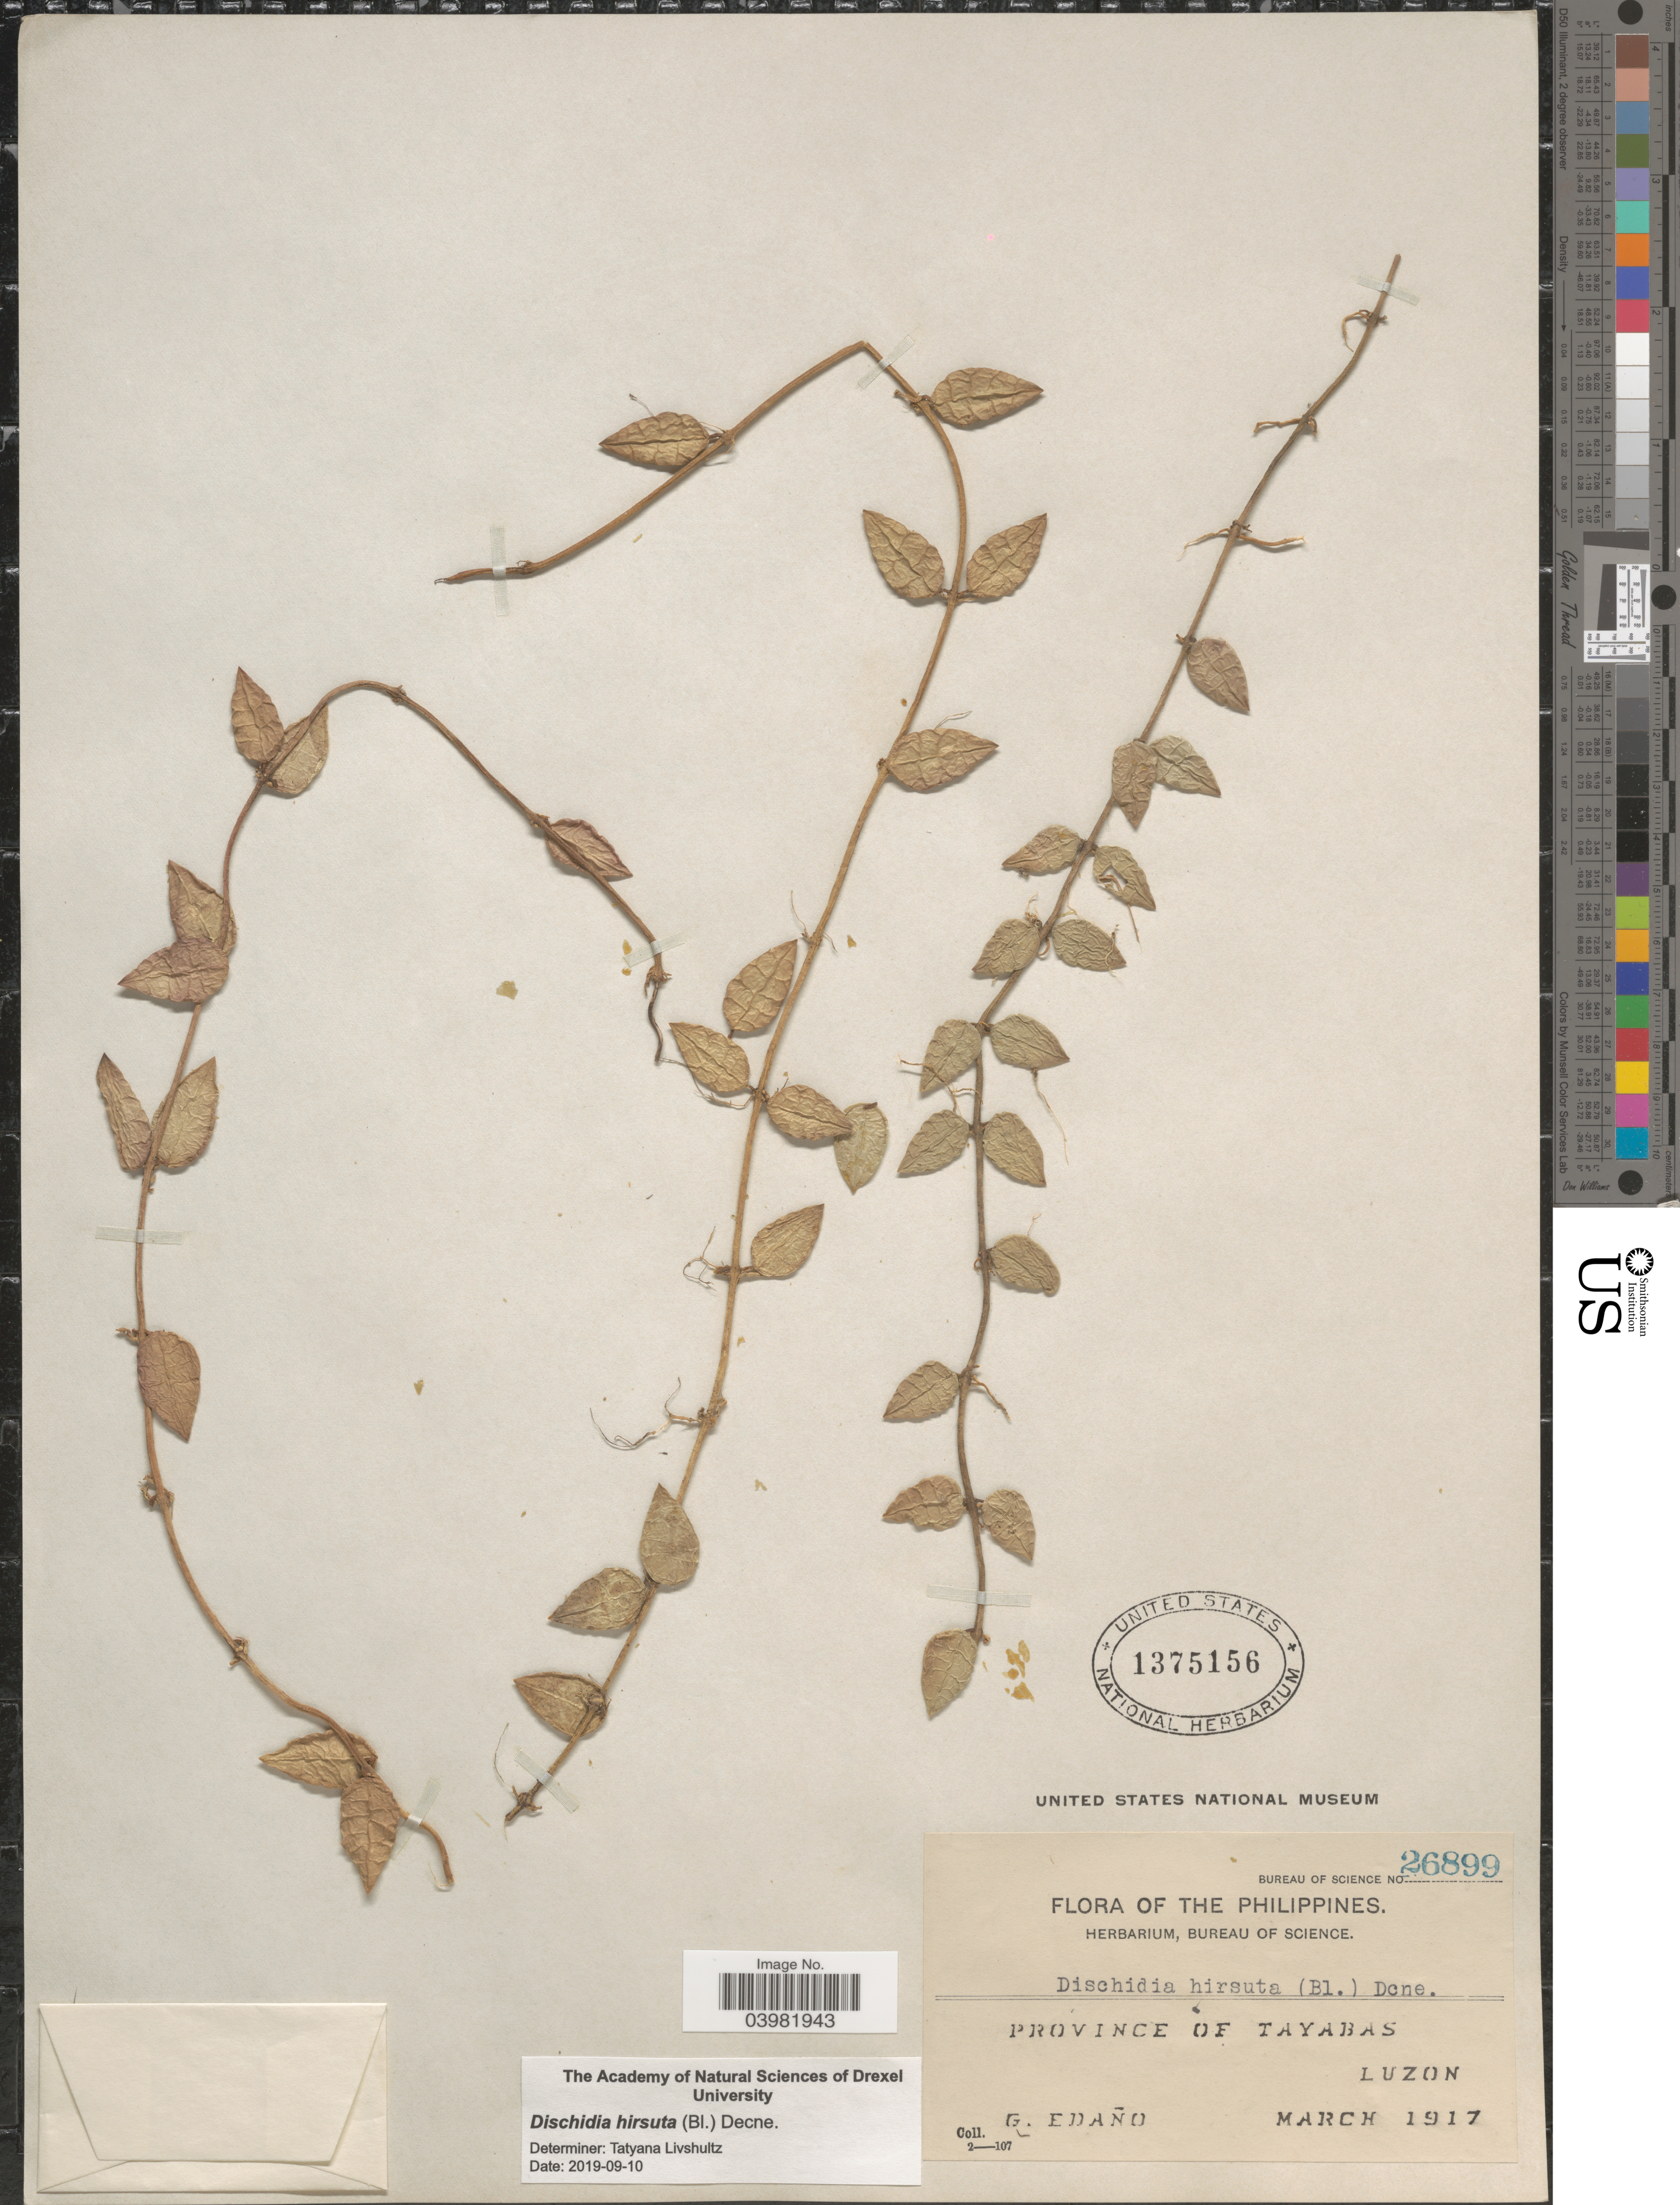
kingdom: Plantae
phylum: Tracheophyta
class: Magnoliopsida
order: Gentianales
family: Apocynaceae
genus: Dischidia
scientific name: Dischidia hirsuta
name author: (Blume) Decne.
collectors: G. Edaño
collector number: Bureau of Science 26899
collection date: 1917-03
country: Philippines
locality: Province of Tayabas. Luzon.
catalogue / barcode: US 1375156